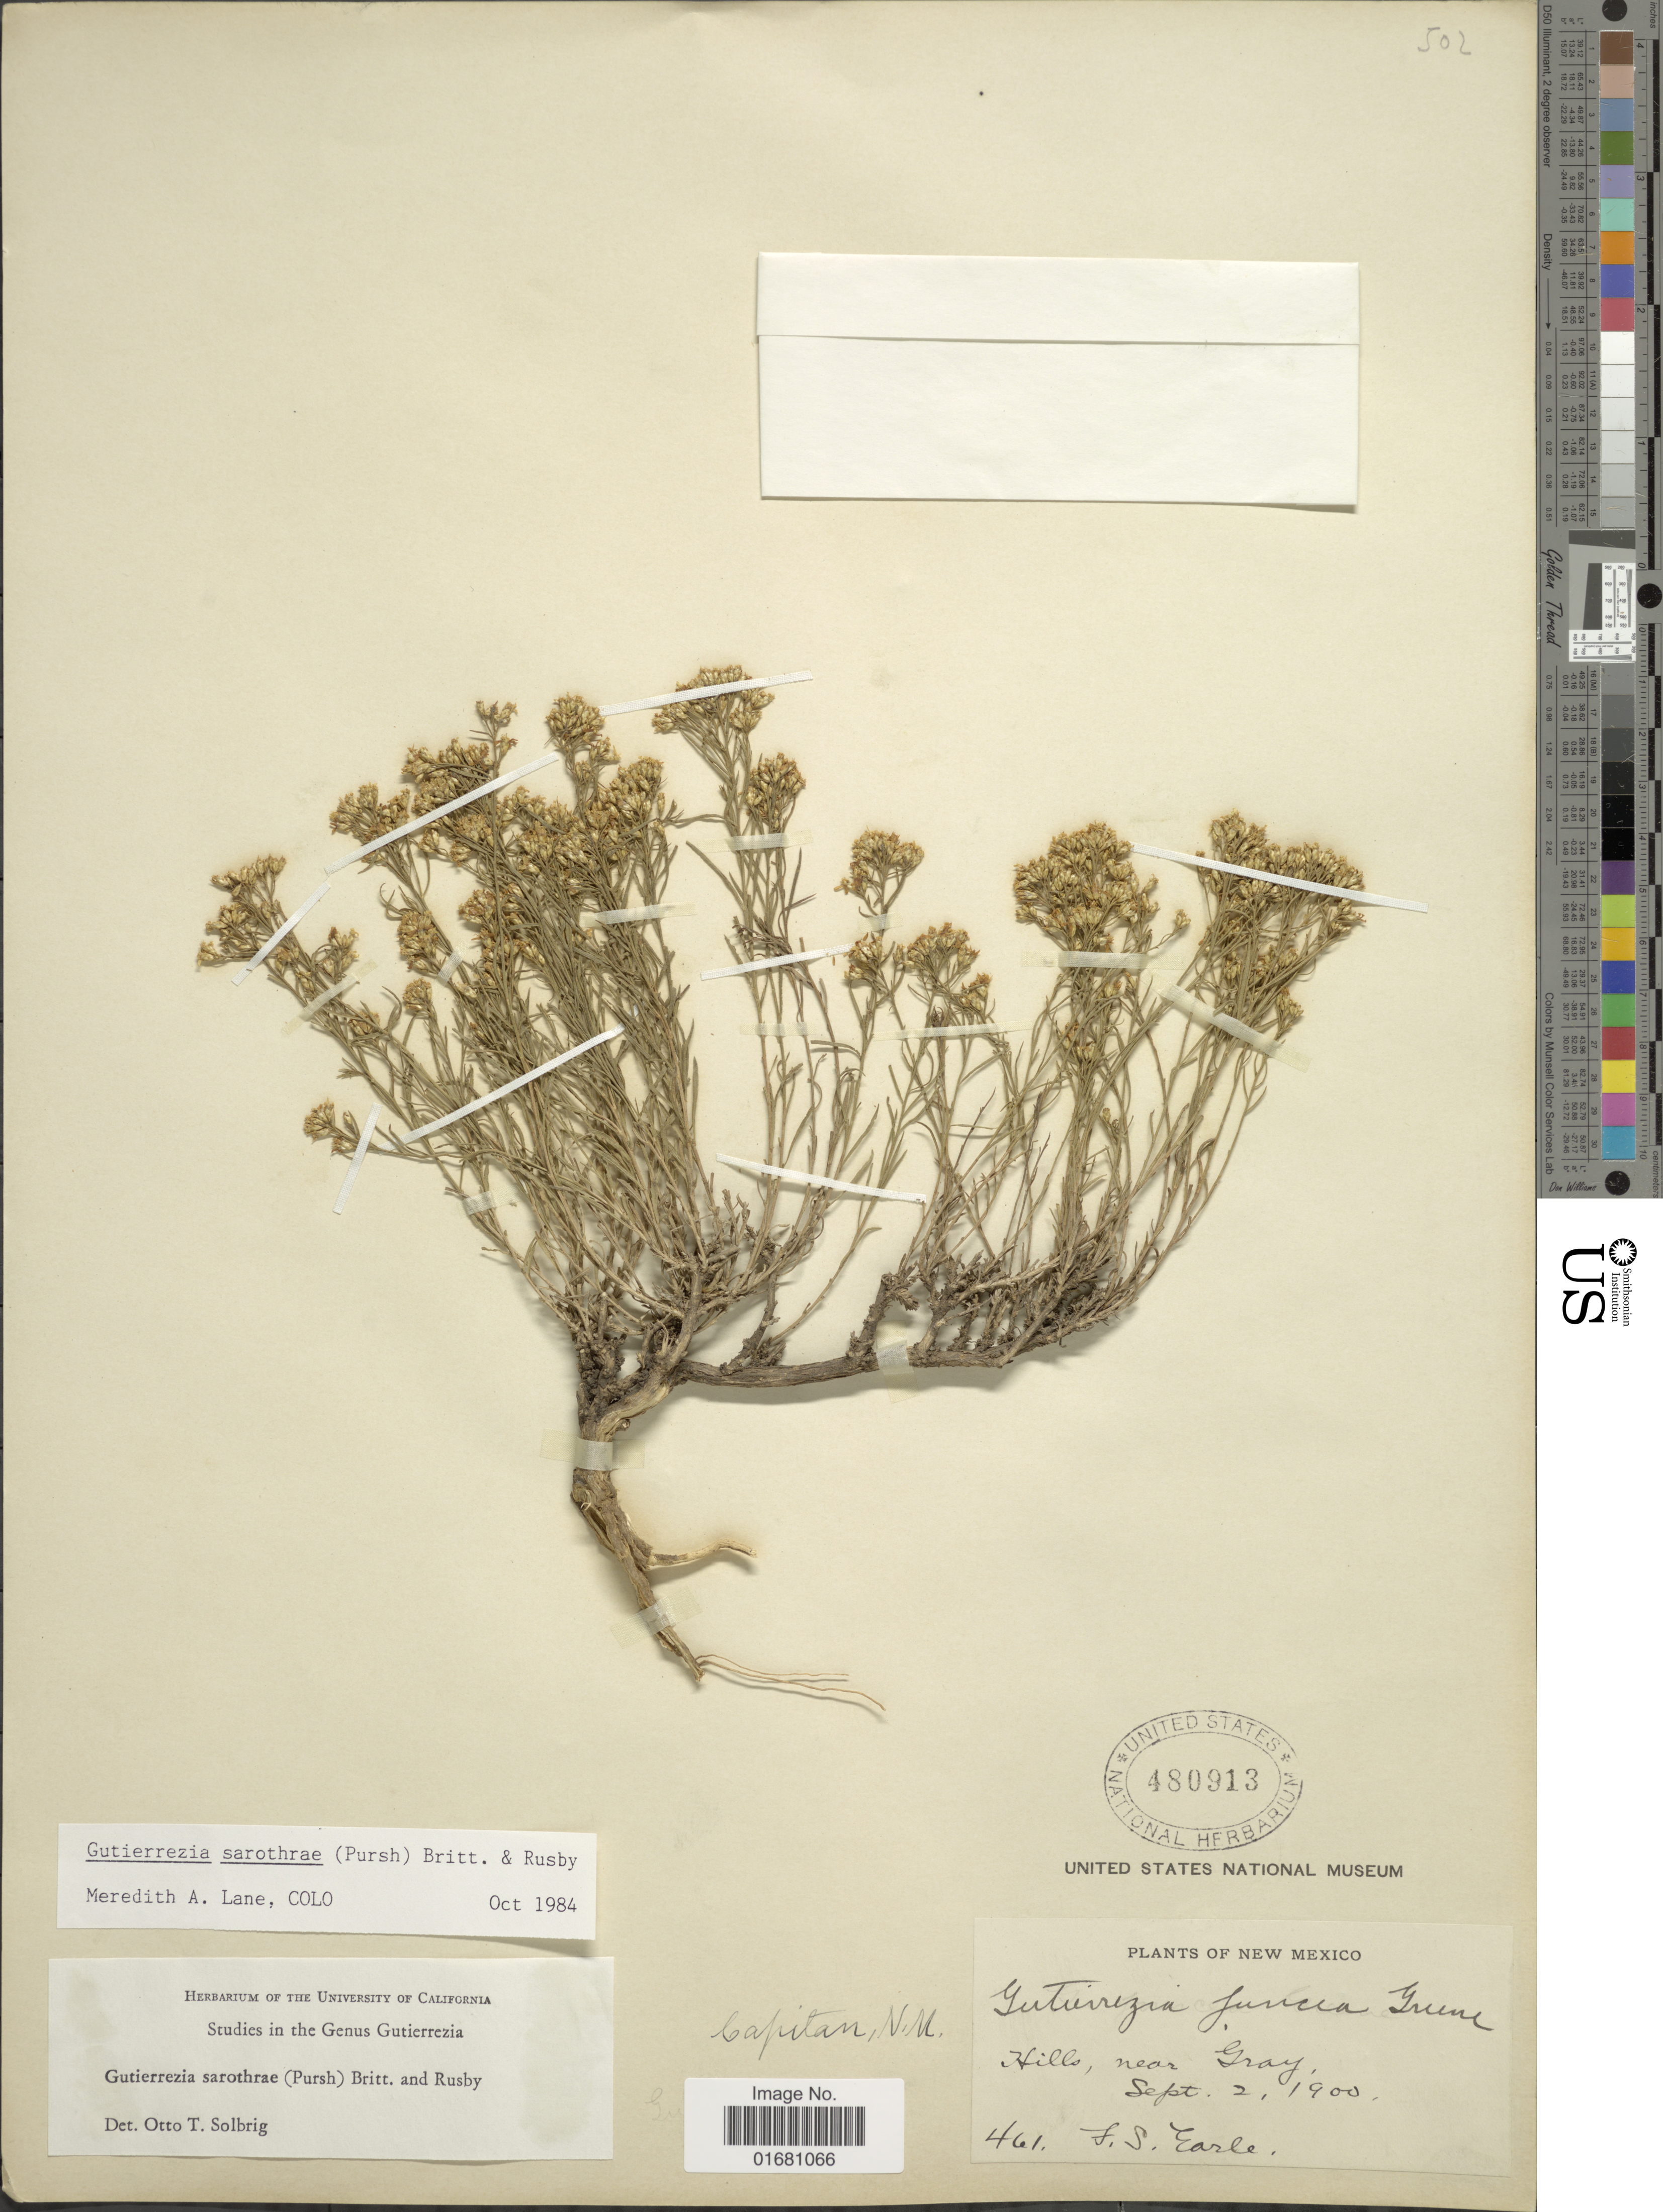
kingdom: Plantae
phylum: Tracheophyta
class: Magnoliopsida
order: Asterales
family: Asteraceae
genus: Gutierrezia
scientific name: Gutierrezia sarothrae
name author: (Pursh) Britton & Rusby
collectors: F. S. Earle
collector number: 461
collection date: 1900-09-02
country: United States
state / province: New Mexico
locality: Hills, near Gray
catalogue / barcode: US 480913